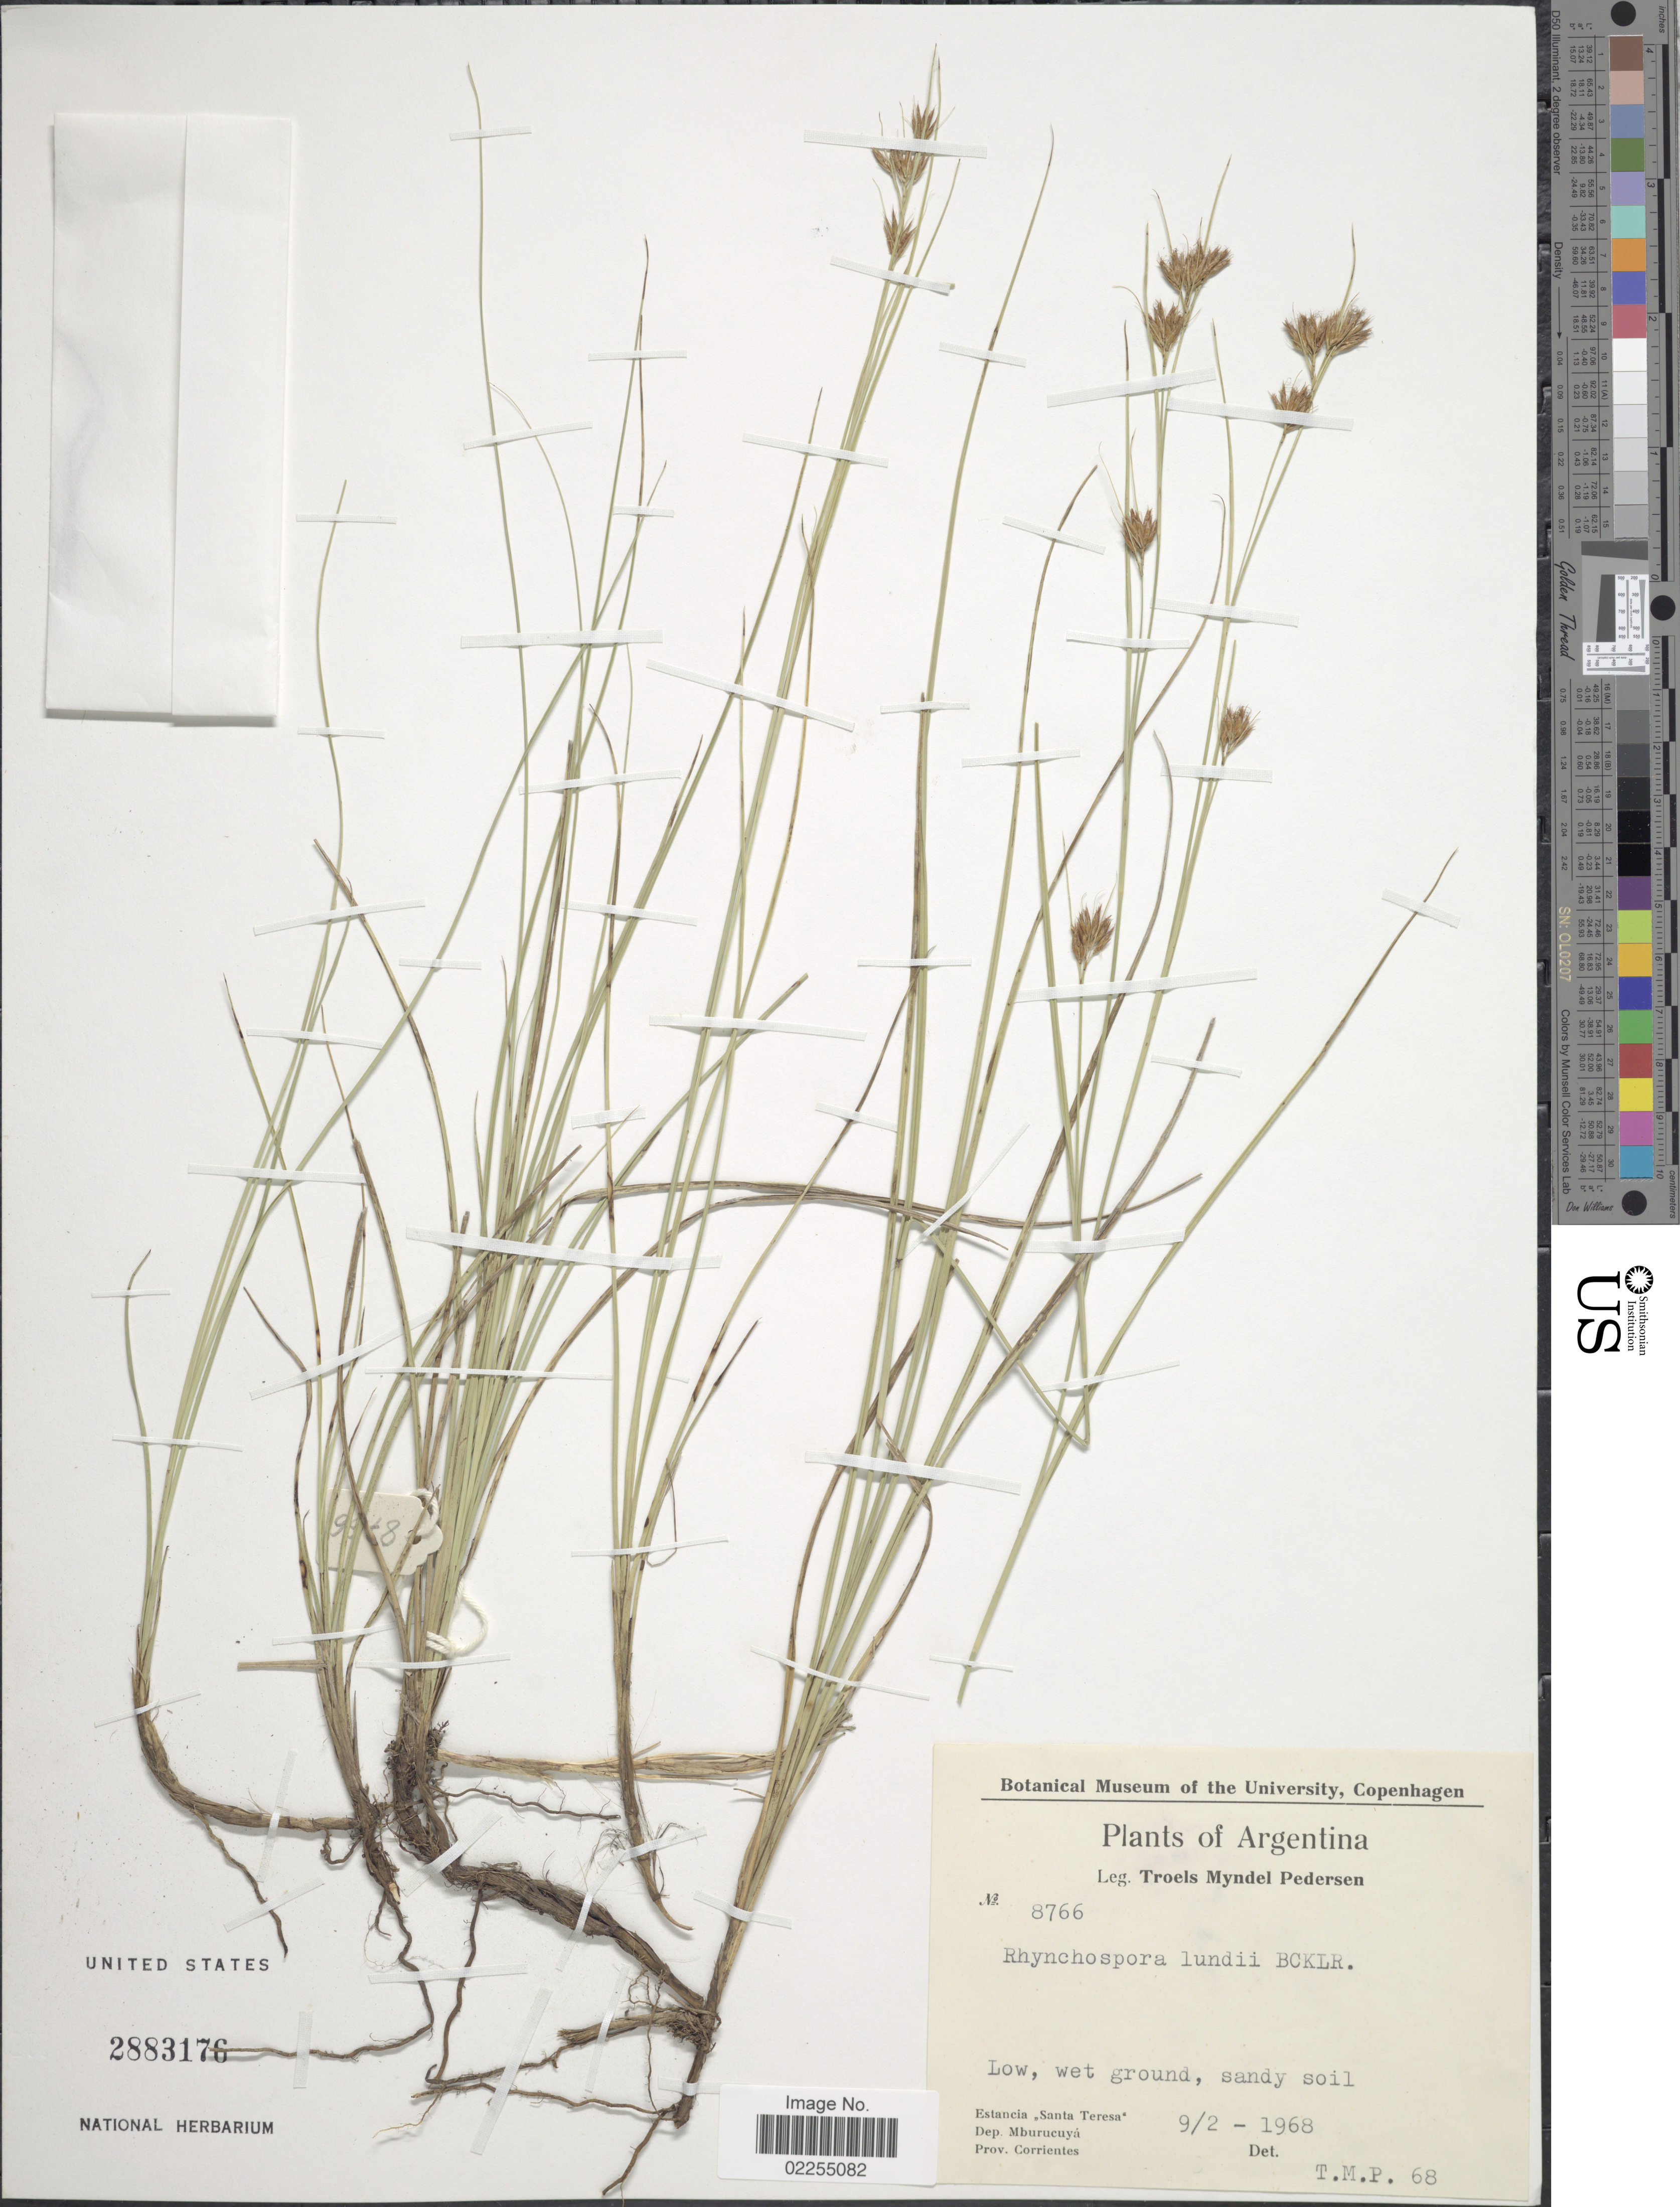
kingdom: Plantae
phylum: Tracheophyta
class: Liliopsida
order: Poales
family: Cyperaceae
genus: Rhynchospora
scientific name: Rhynchospora confinis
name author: (Nees) C.B. Clarke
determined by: Strong, Mark T., (BOT), Smithsonian Institution - National Museum of Natural History (UNITED STATES)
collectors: T. Pederson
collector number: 8766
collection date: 1968-02-09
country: Argentina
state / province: Corrientes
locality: Low, wet ground, sandy soil, estancia "Santa Teresa", Dep. Mburucuya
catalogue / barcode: US 2883176